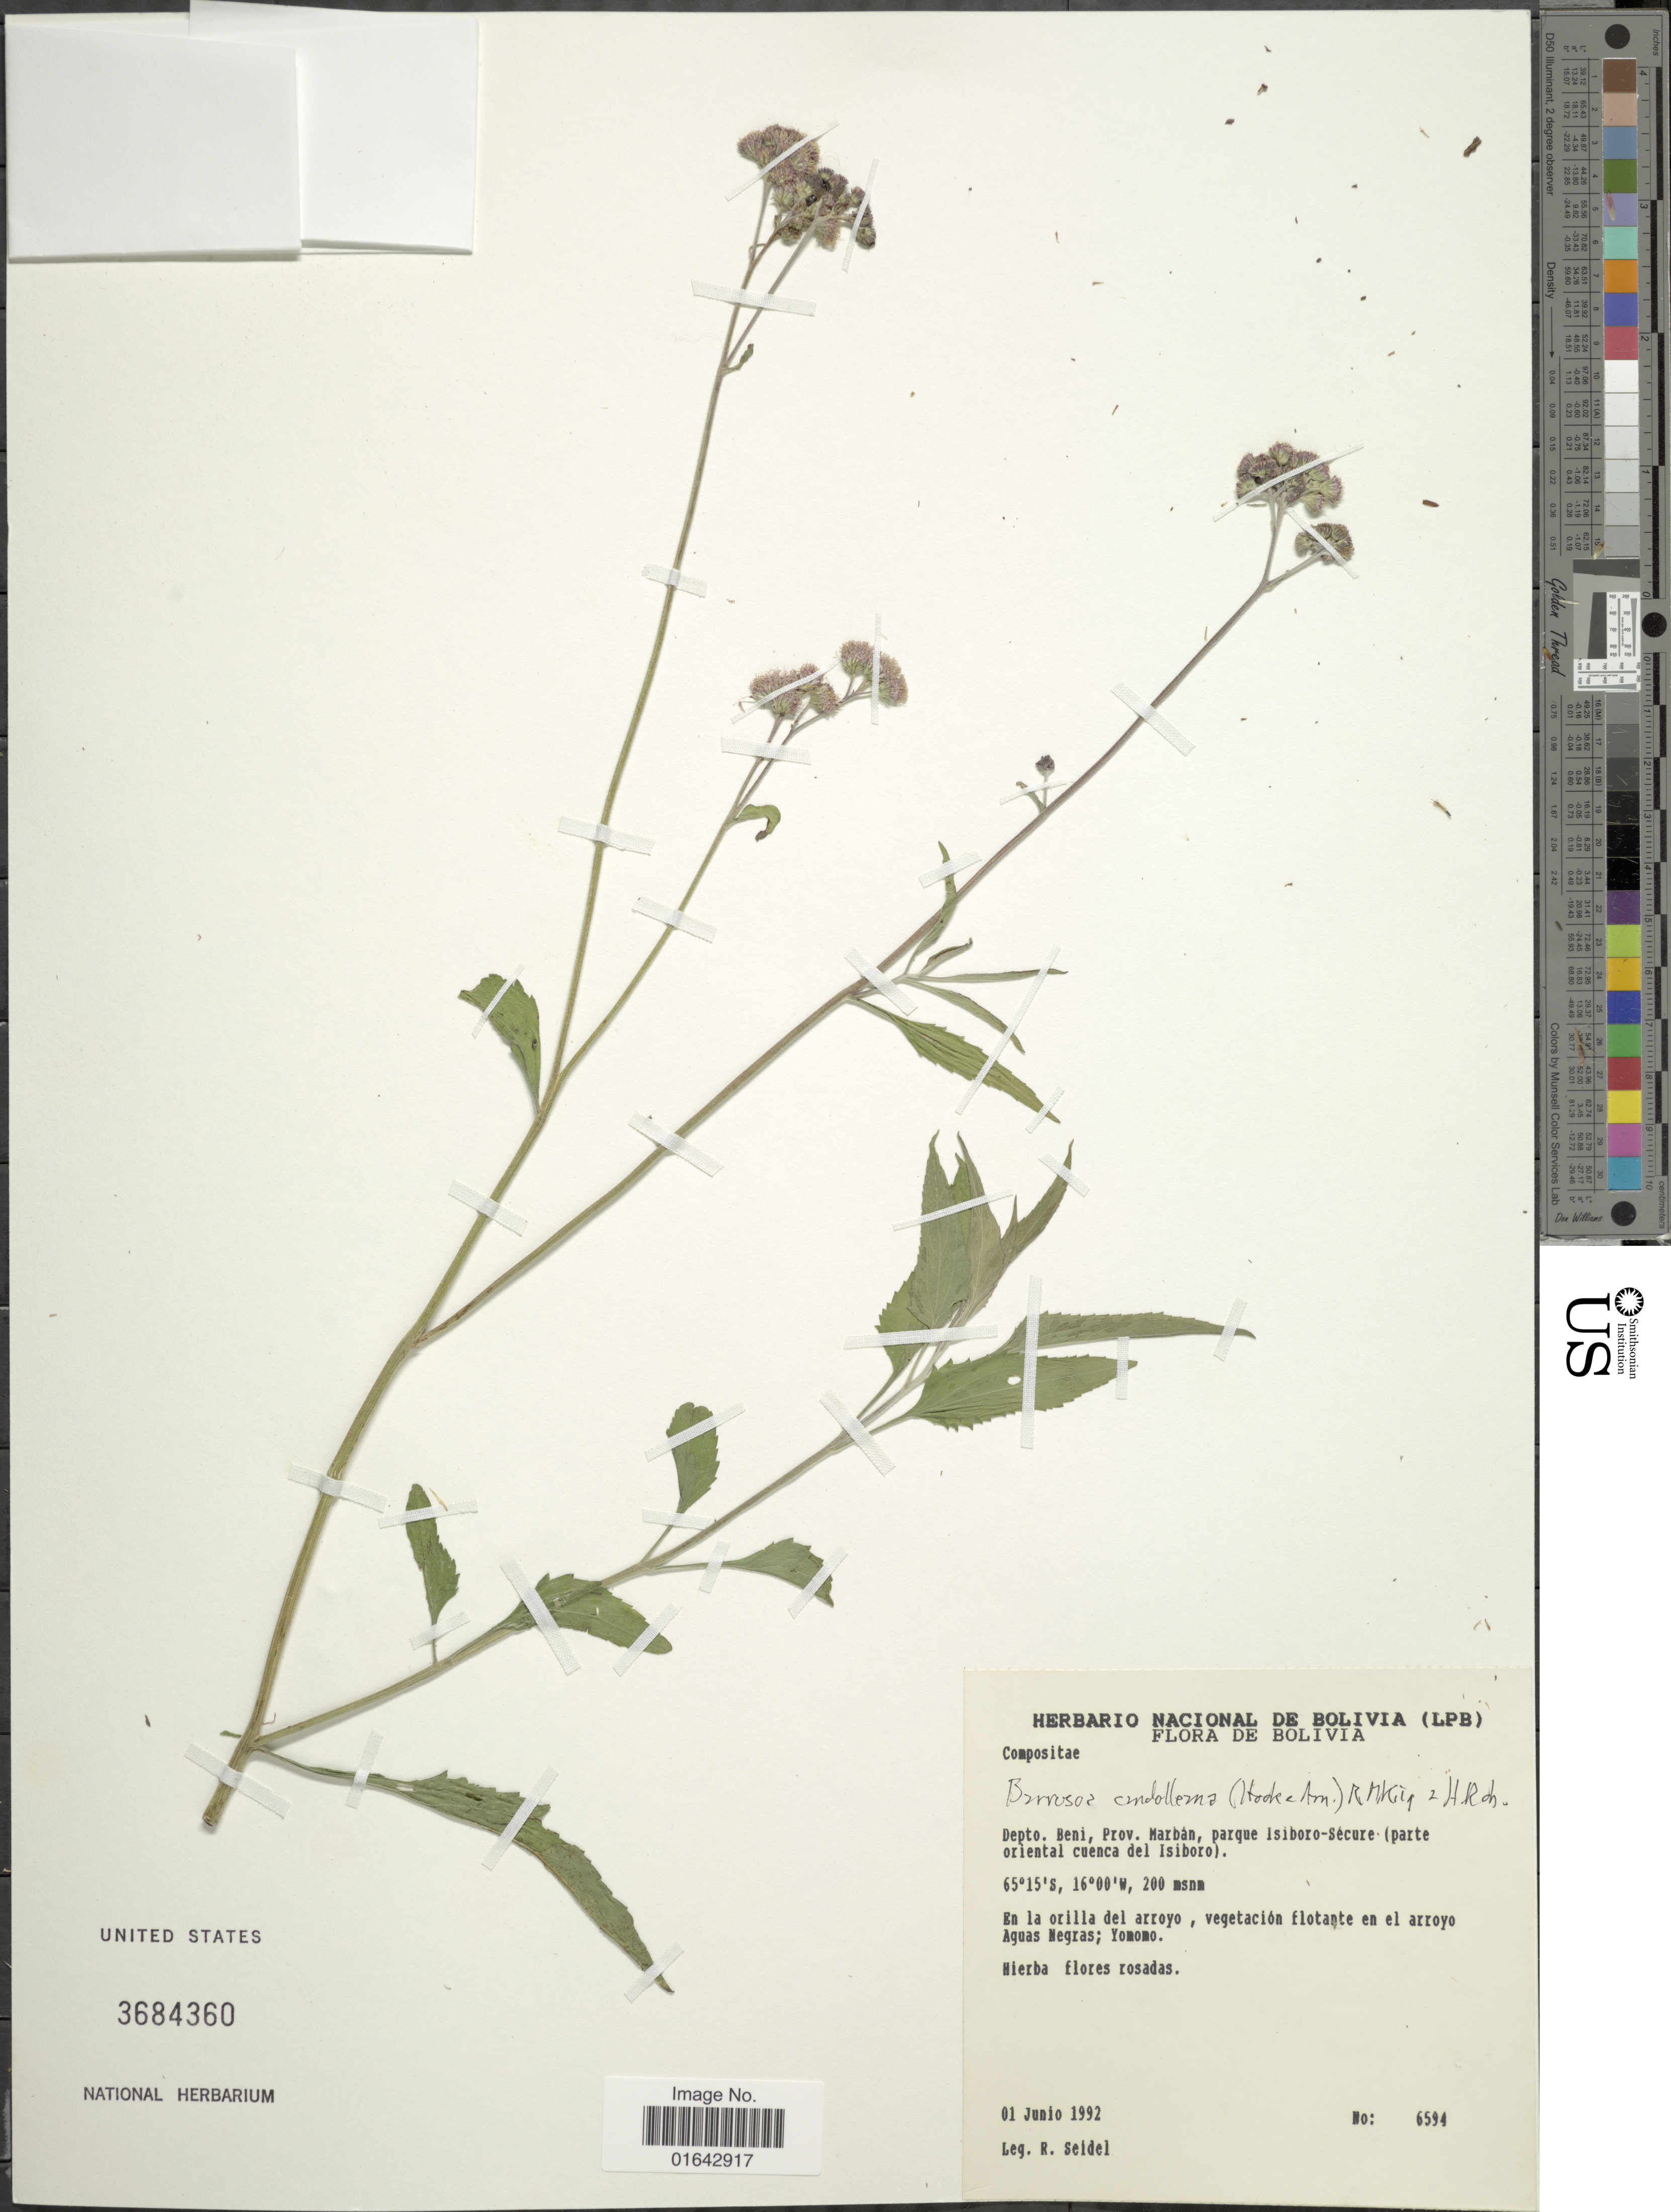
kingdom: Plantae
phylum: Tracheophyta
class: Magnoliopsida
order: Asterales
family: Asteraceae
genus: Barrosoa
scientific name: Barrosoa candolleana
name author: (Hook. & Arn.) R.M. King & H. Rob.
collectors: R. Seidel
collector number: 6594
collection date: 1992-06-01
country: Bolivia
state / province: Beni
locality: Depto. Beni, Prov. Marban, parque Isiboro-Secure (parte oriental cuenca del Isiboro)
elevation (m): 200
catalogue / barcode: US 3684360